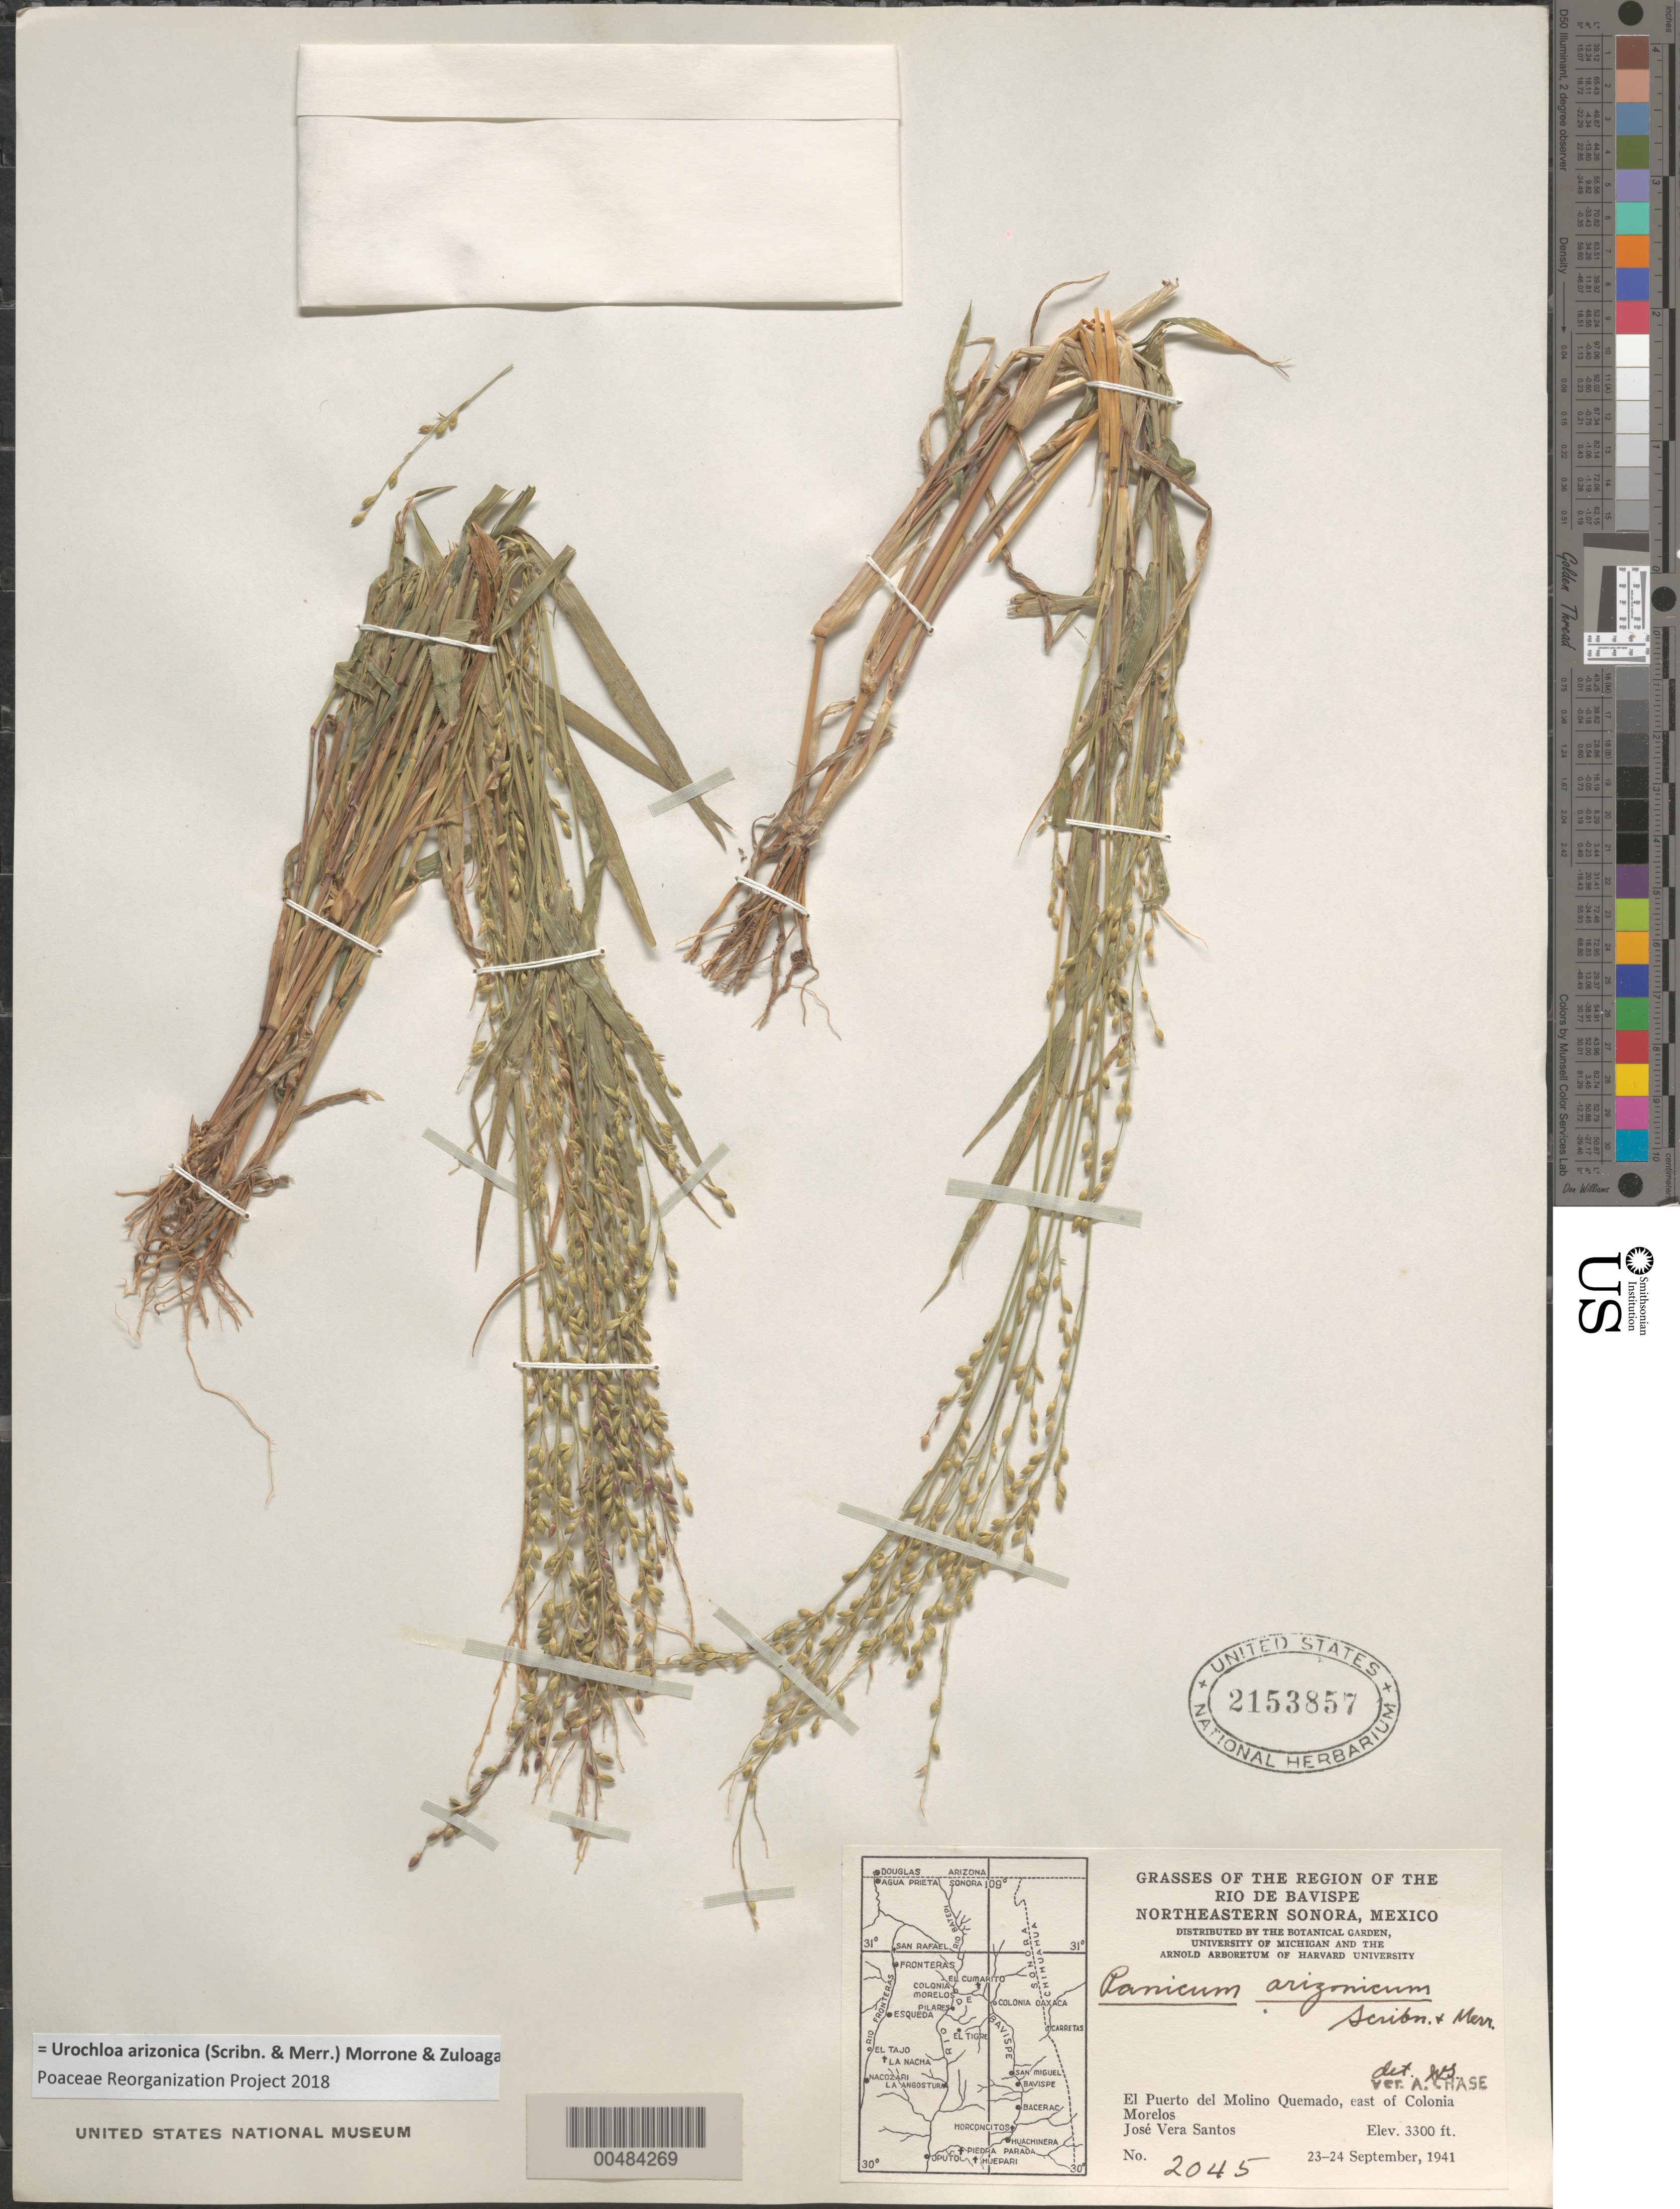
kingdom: Plantae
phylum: Tracheophyta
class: Liliopsida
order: Poales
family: Poaceae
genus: Brachiaria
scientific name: Brachiaria arizonicum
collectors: J. V. Santos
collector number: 2045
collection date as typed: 23 Sep 1941 to 24 Sep 1941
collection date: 1941-09-23/1941-09-24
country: Mexico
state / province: Sonora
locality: Region of the Rio de Bavispe, NE Sonora, El Puerto del Molino Quemado, E of Colonia Morelos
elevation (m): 1006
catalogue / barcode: US 2153857